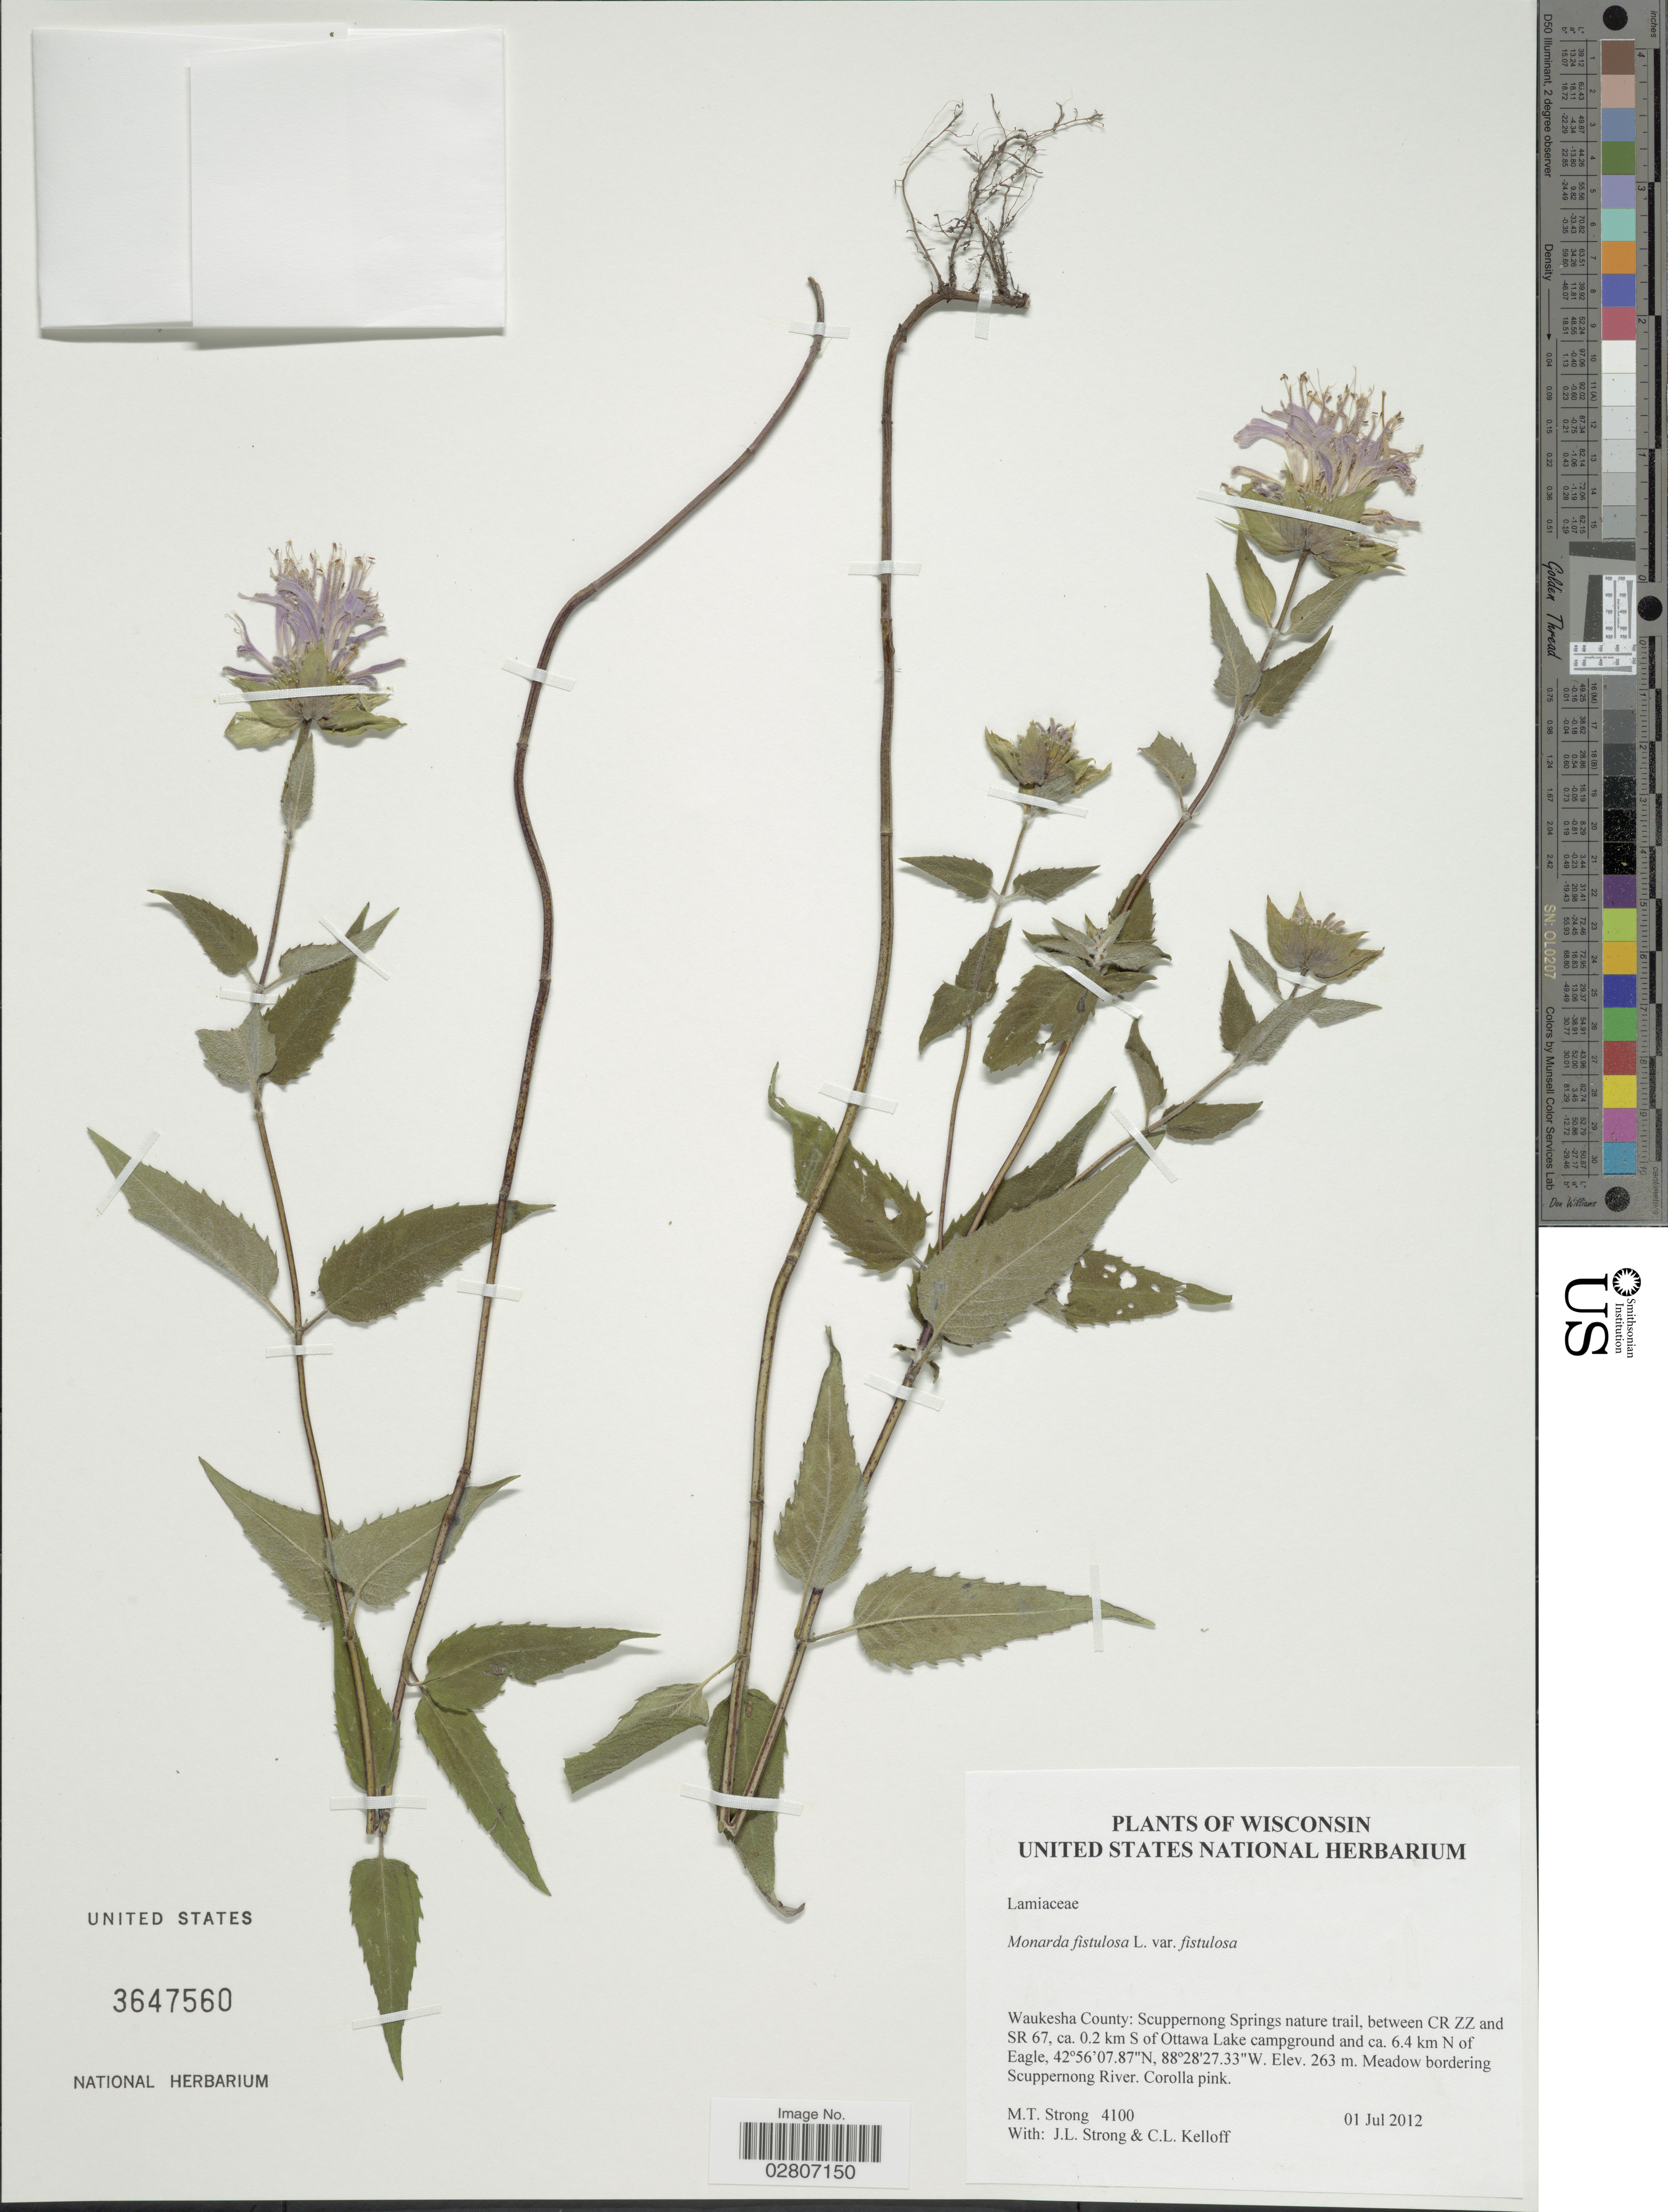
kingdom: Plantae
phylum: Tracheophyta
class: Magnoliopsida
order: Lamiales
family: Lamiaceae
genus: Monarda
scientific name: Monarda fistulosa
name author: L.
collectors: M. T. Strong, J. L. Strong & C. L. Kelloff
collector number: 4100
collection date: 2012-07-01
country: United States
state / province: Wisconsin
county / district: Waukesha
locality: Waukesha County: Scuppernong Springs nature trail, between CR ZZ and SR 67, ca. 0.2 km S of Ottawa Lake campground and ca. 6.4 km N of Eagle. Meadow bordering Scuppernong River.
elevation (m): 263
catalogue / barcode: US 3647560